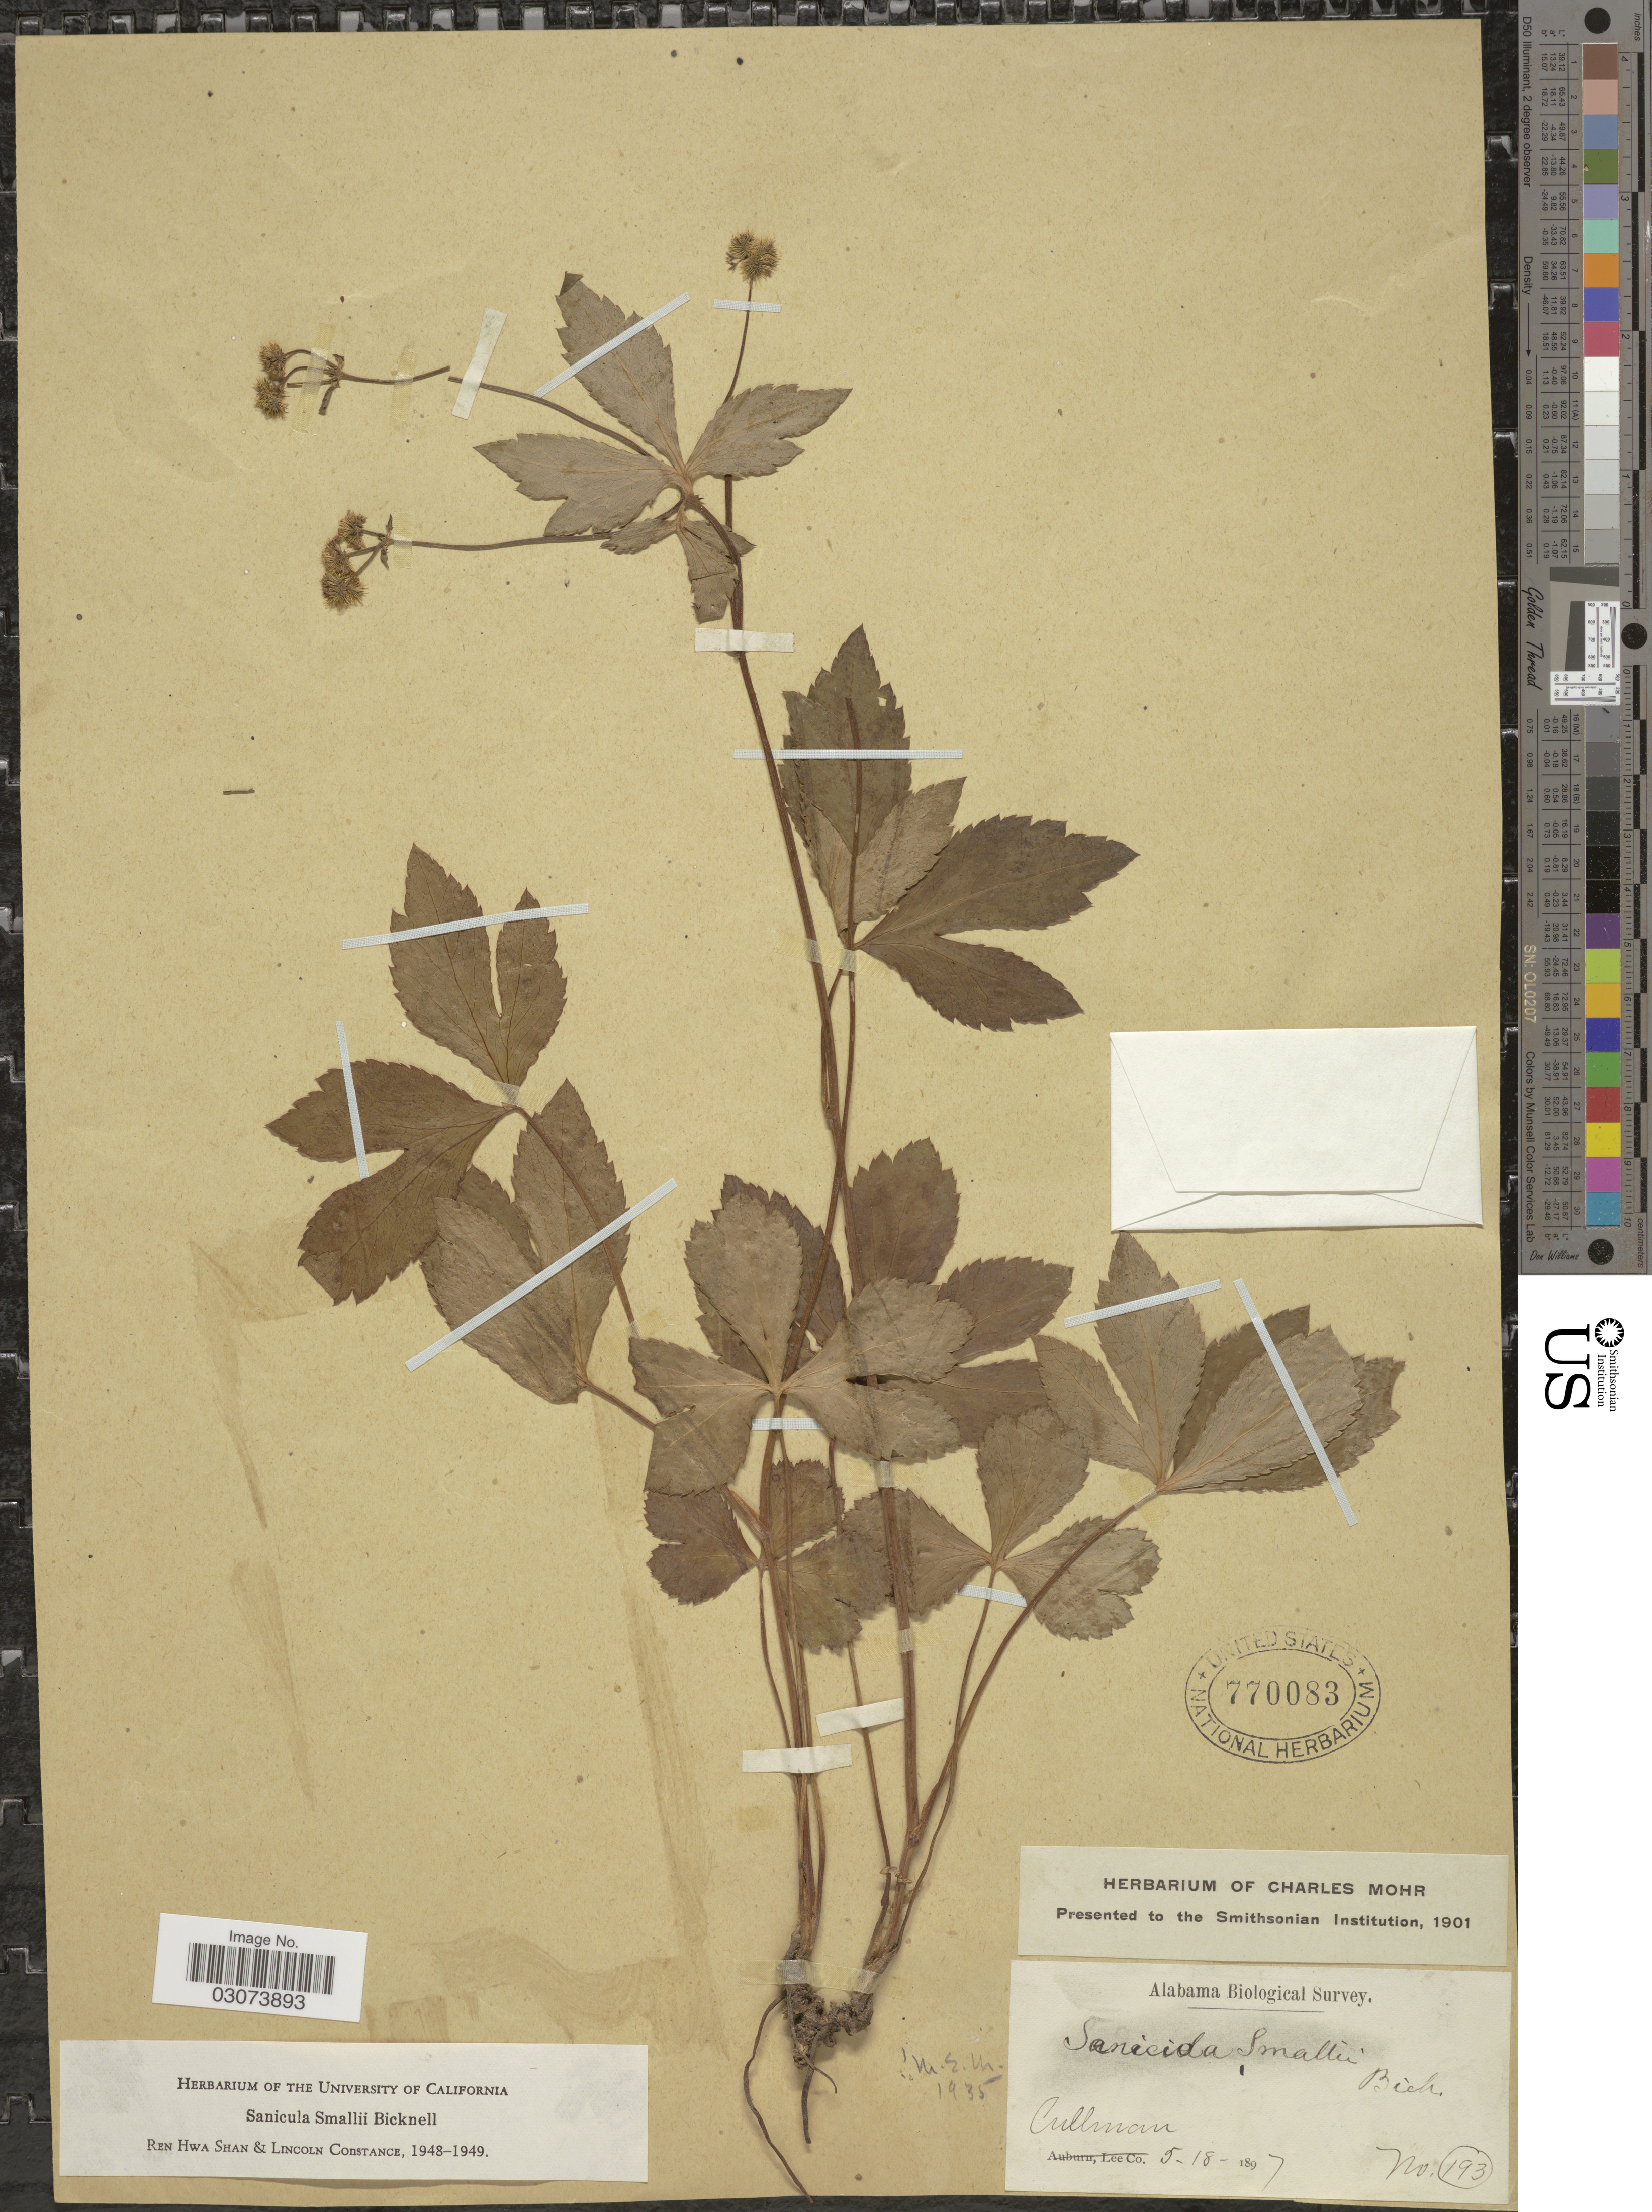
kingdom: Plantae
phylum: Tracheophyta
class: Magnoliopsida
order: Apiales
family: Apiaceae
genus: Sanicula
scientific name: Sanicula smallii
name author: E.P. Bicknell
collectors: ex herb. Charles Mohr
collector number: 193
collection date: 1897-05-18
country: United States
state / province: Alabama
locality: Cullman.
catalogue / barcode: US 770083